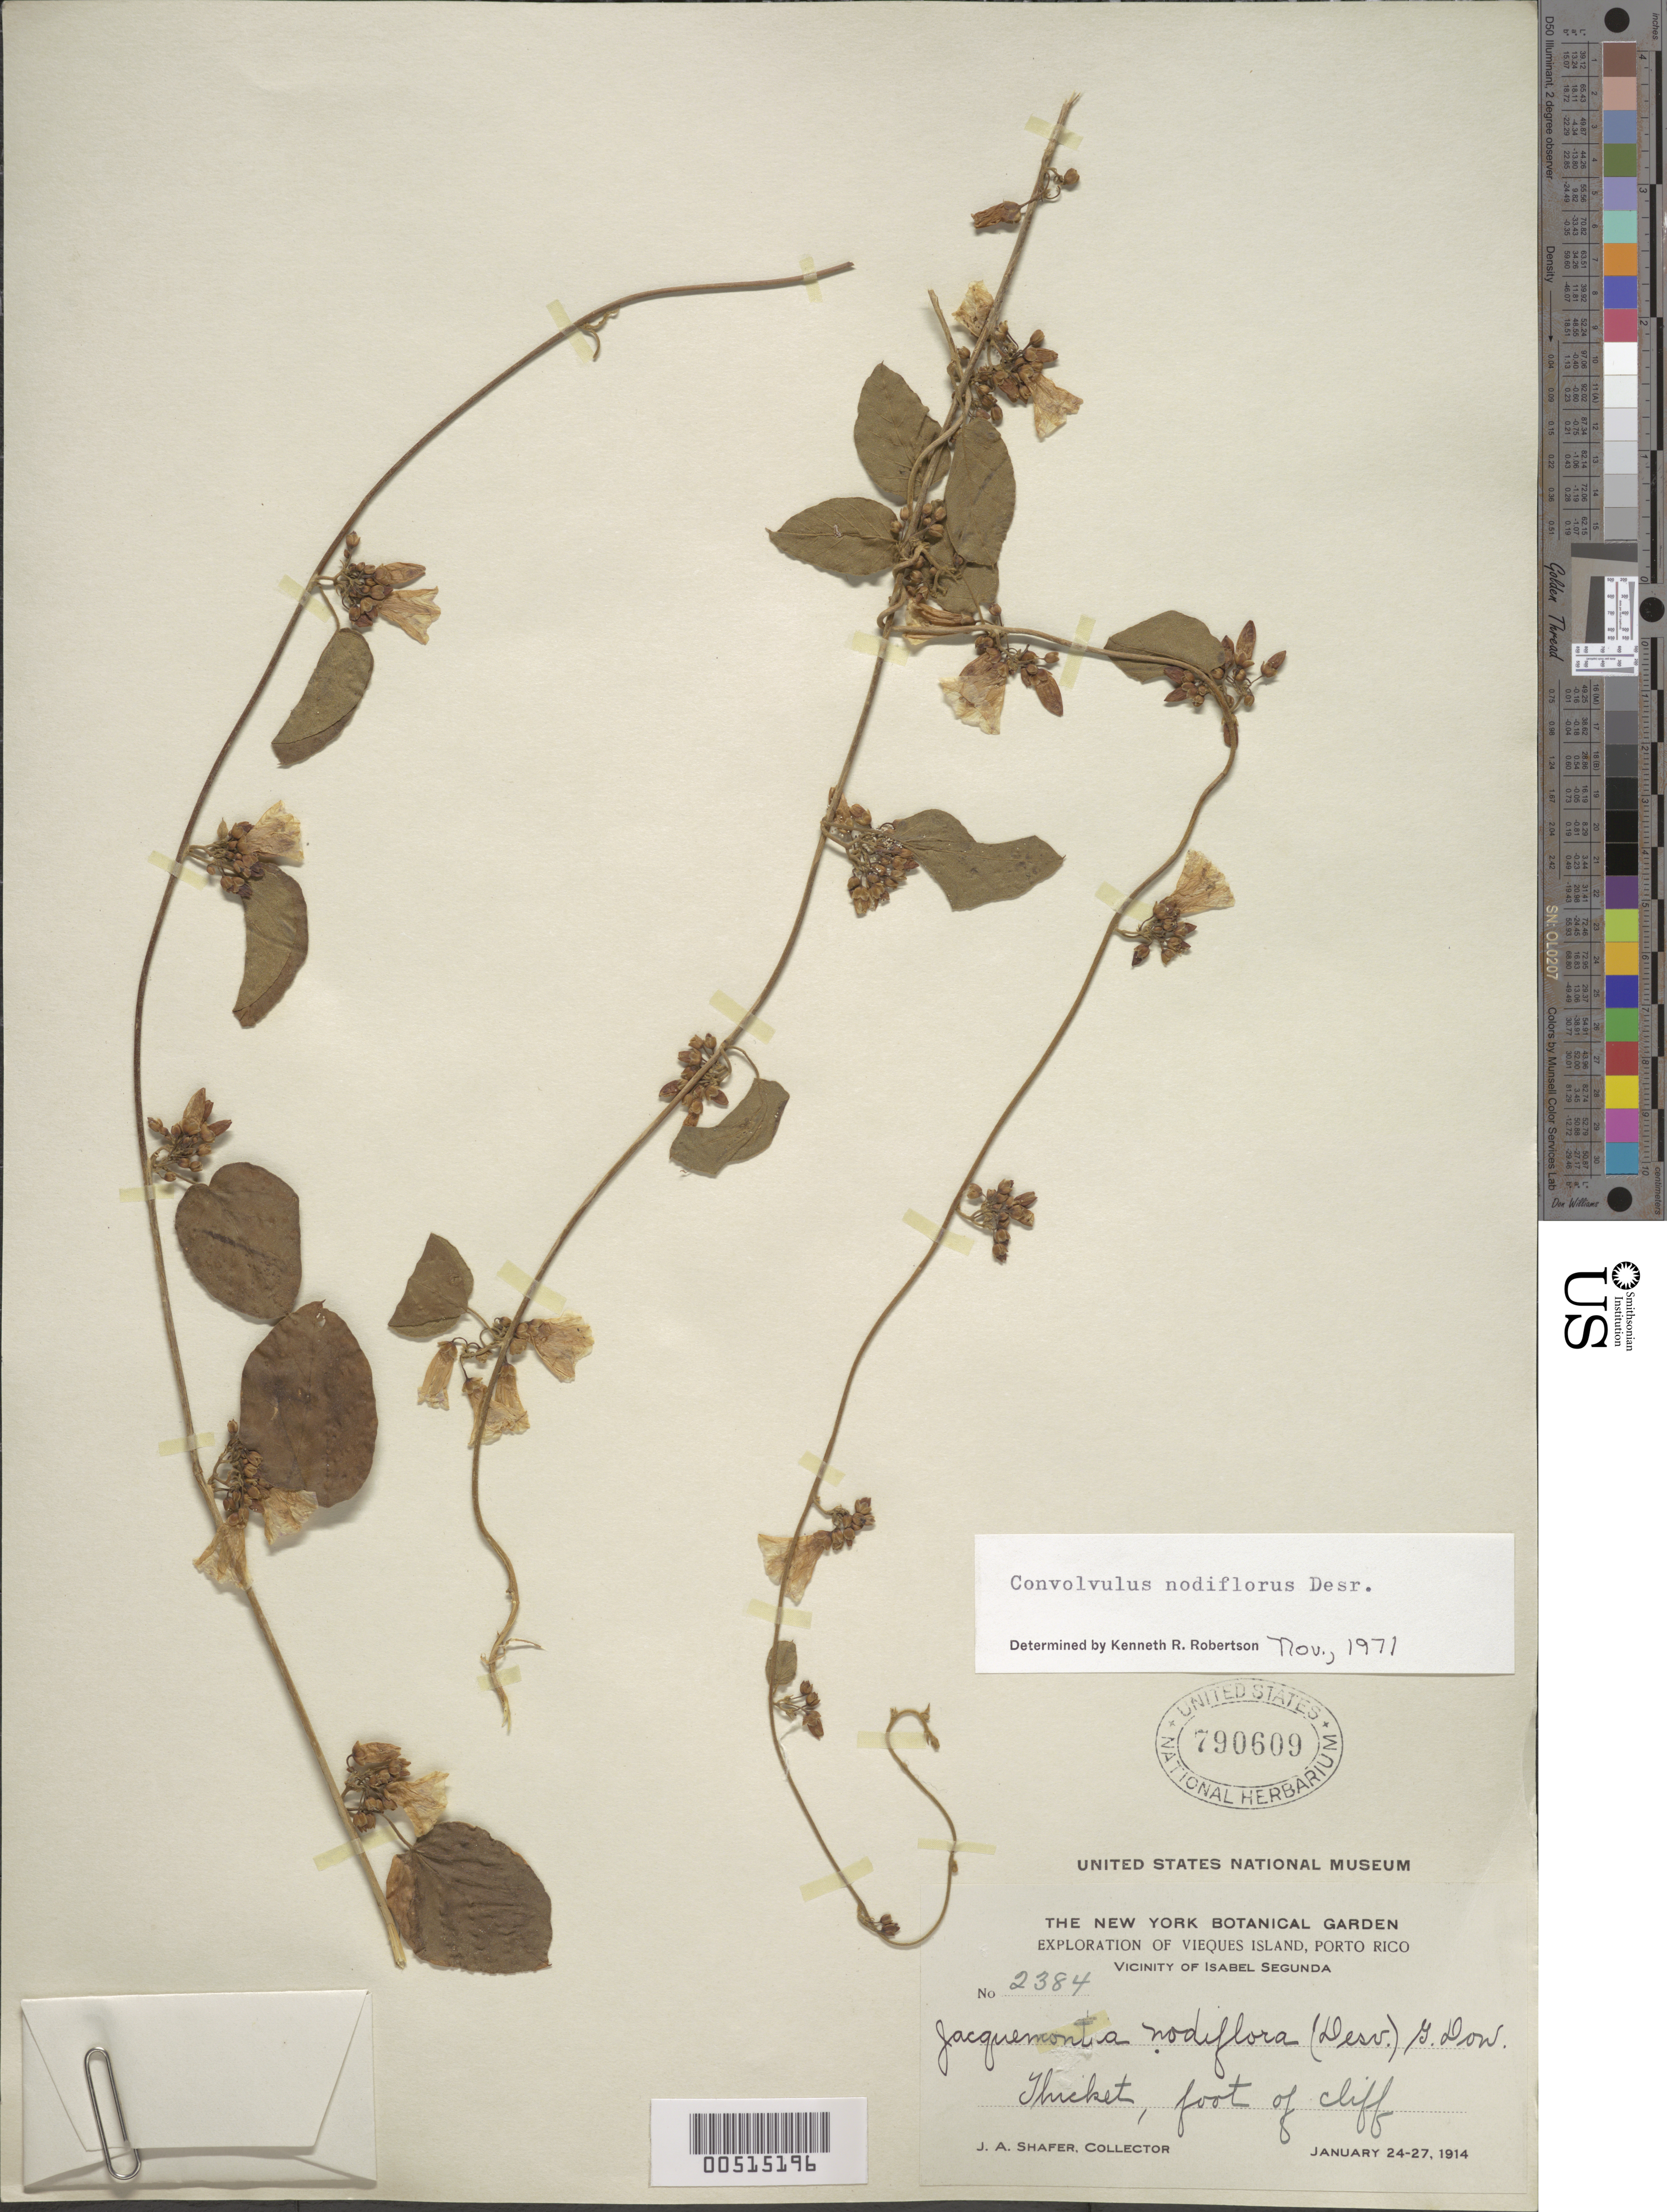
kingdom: Plantae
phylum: Tracheophyta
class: Magnoliopsida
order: Solanales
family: Convolvulaceae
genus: Convolvulus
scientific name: Convolvulus nodiflorus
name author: Desr.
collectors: J. A. Shafer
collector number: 2384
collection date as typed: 24 Jan 1914 to 27 Jan 1914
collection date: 1914-01-24/1914-01-27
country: Puerto Rico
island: Greater Antilles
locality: Vieques Island: vicinity of Isabel Segunda. Thicket, foot of cliff.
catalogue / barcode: US 790609